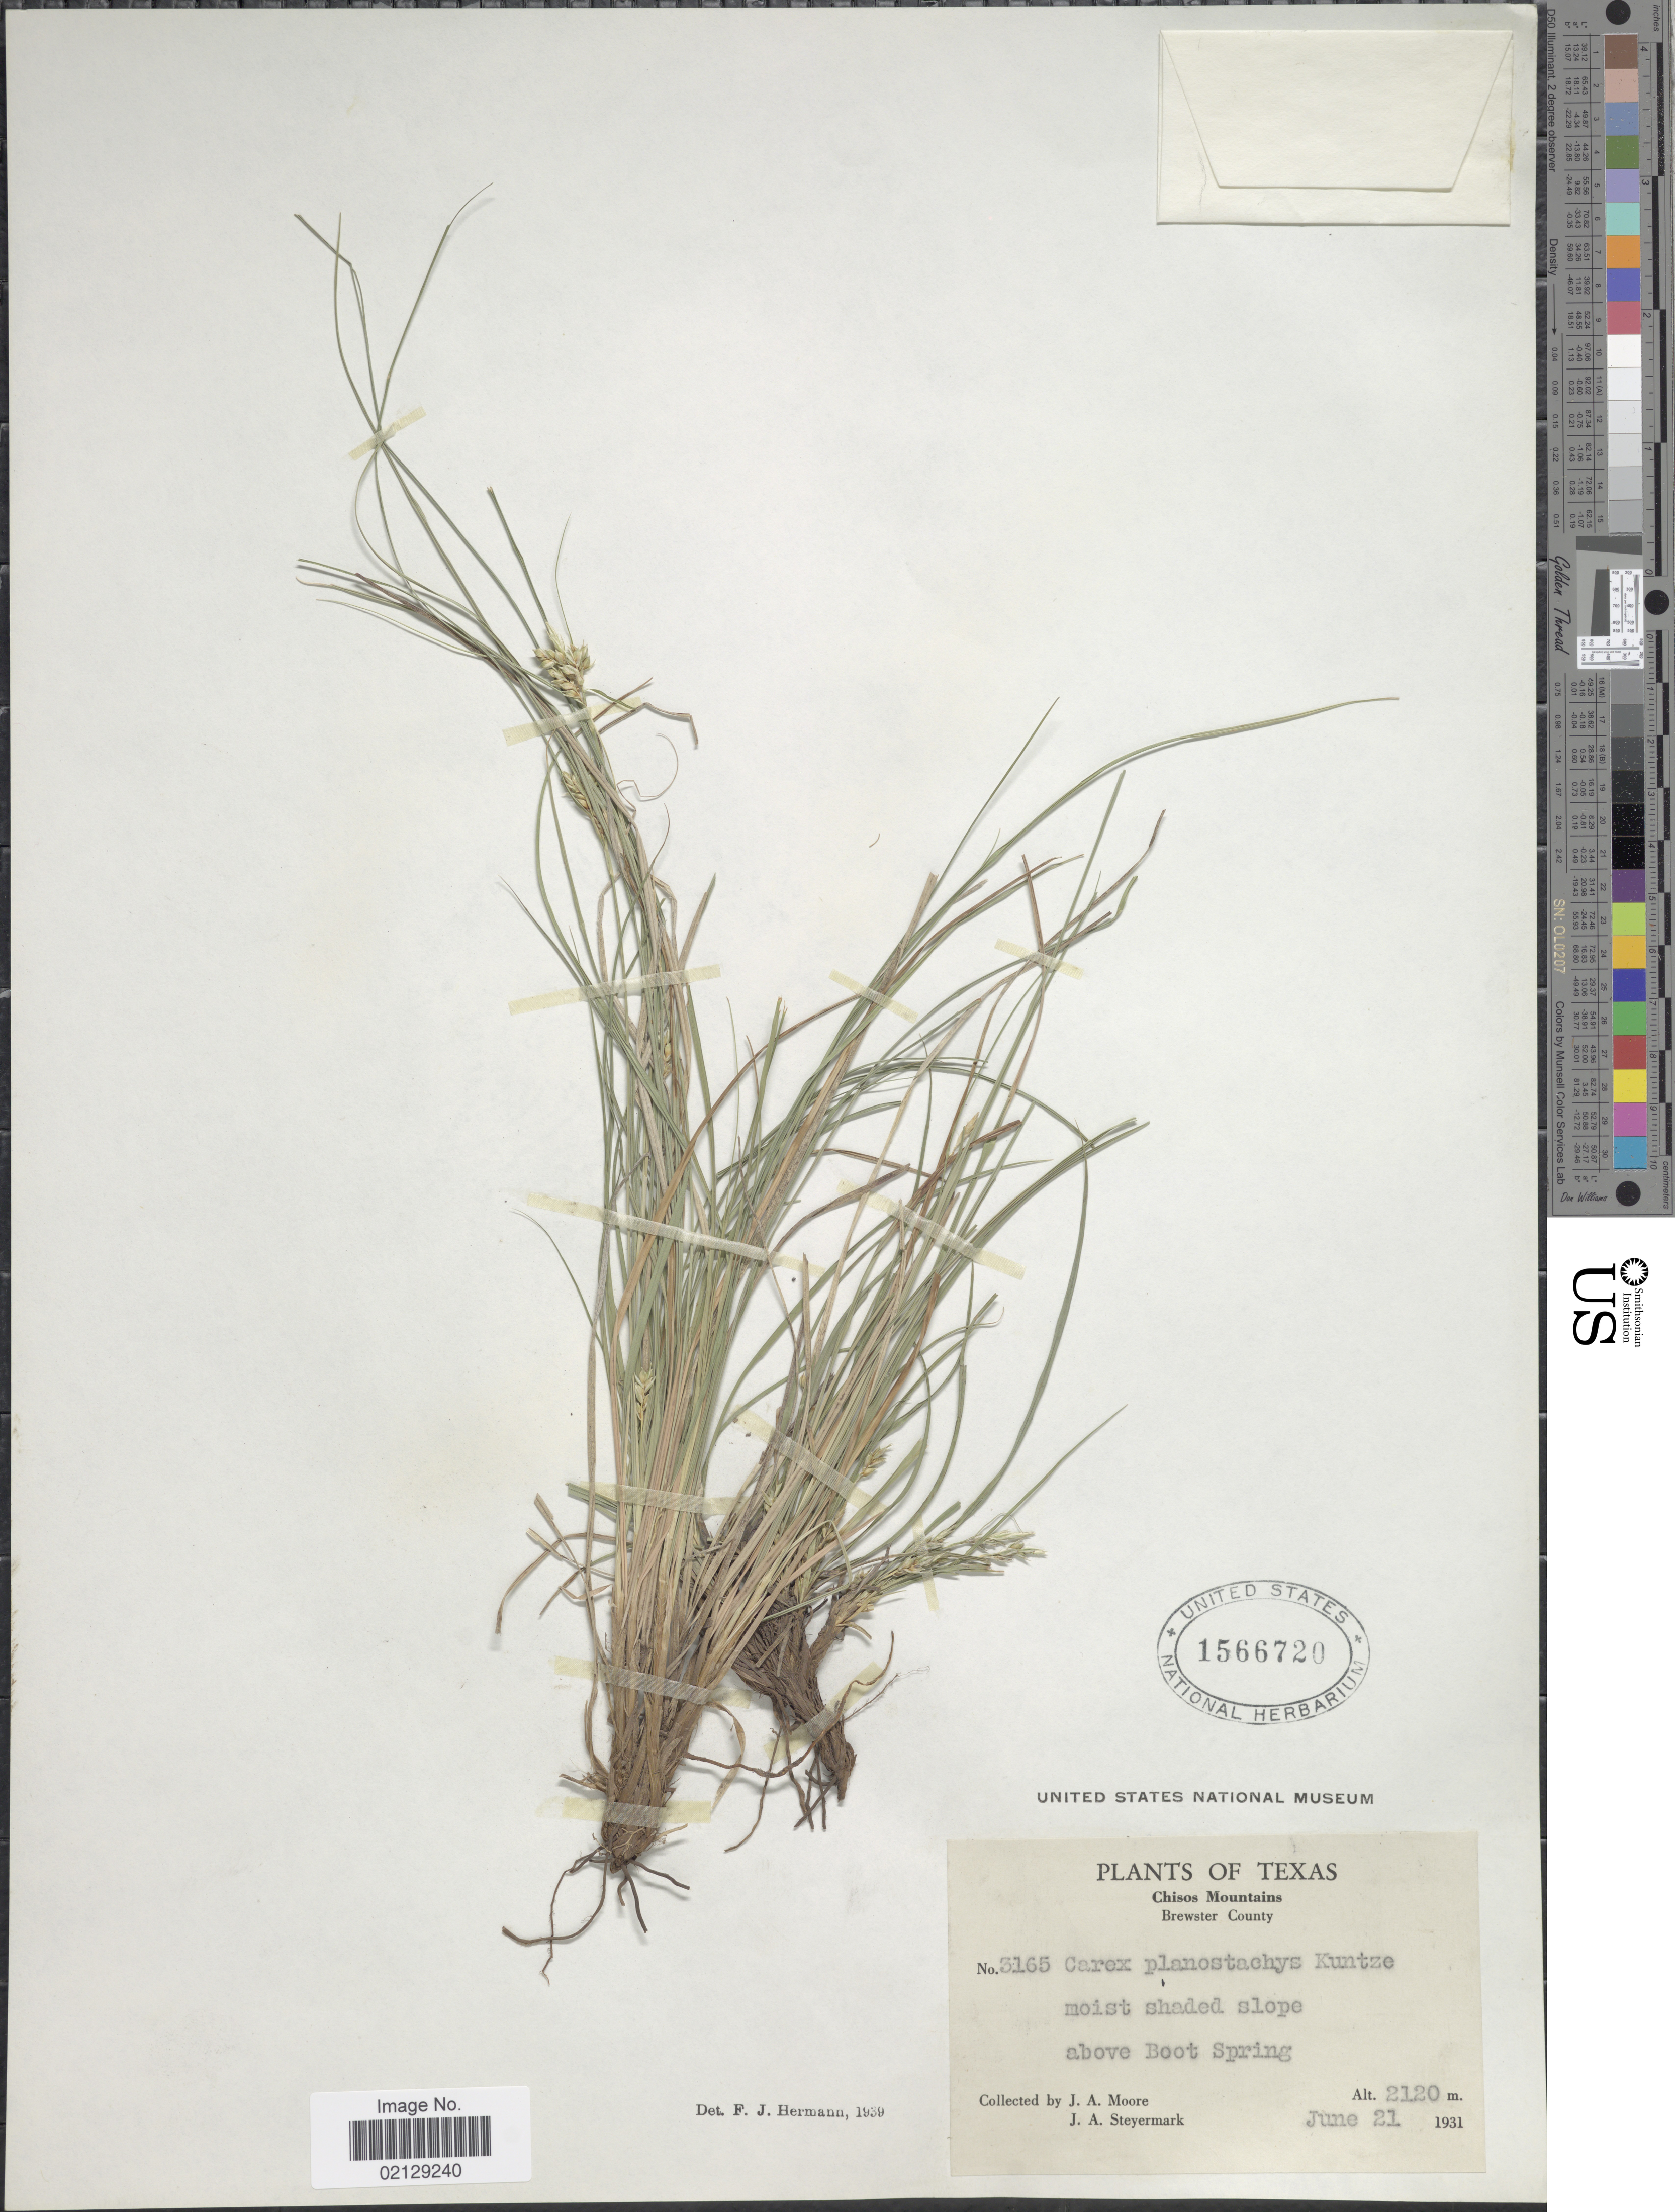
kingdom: Plantae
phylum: Tracheophyta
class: Liliopsida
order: Poales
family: Cyperaceae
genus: Carex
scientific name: Carex planostachys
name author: Kunze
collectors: J. A. Moore & J. Steyermark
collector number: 3165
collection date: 1931-06-21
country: United States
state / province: Texas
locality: Chisos Mountains, Brewster County, Above Boot Spring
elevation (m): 2120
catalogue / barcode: US 1566720